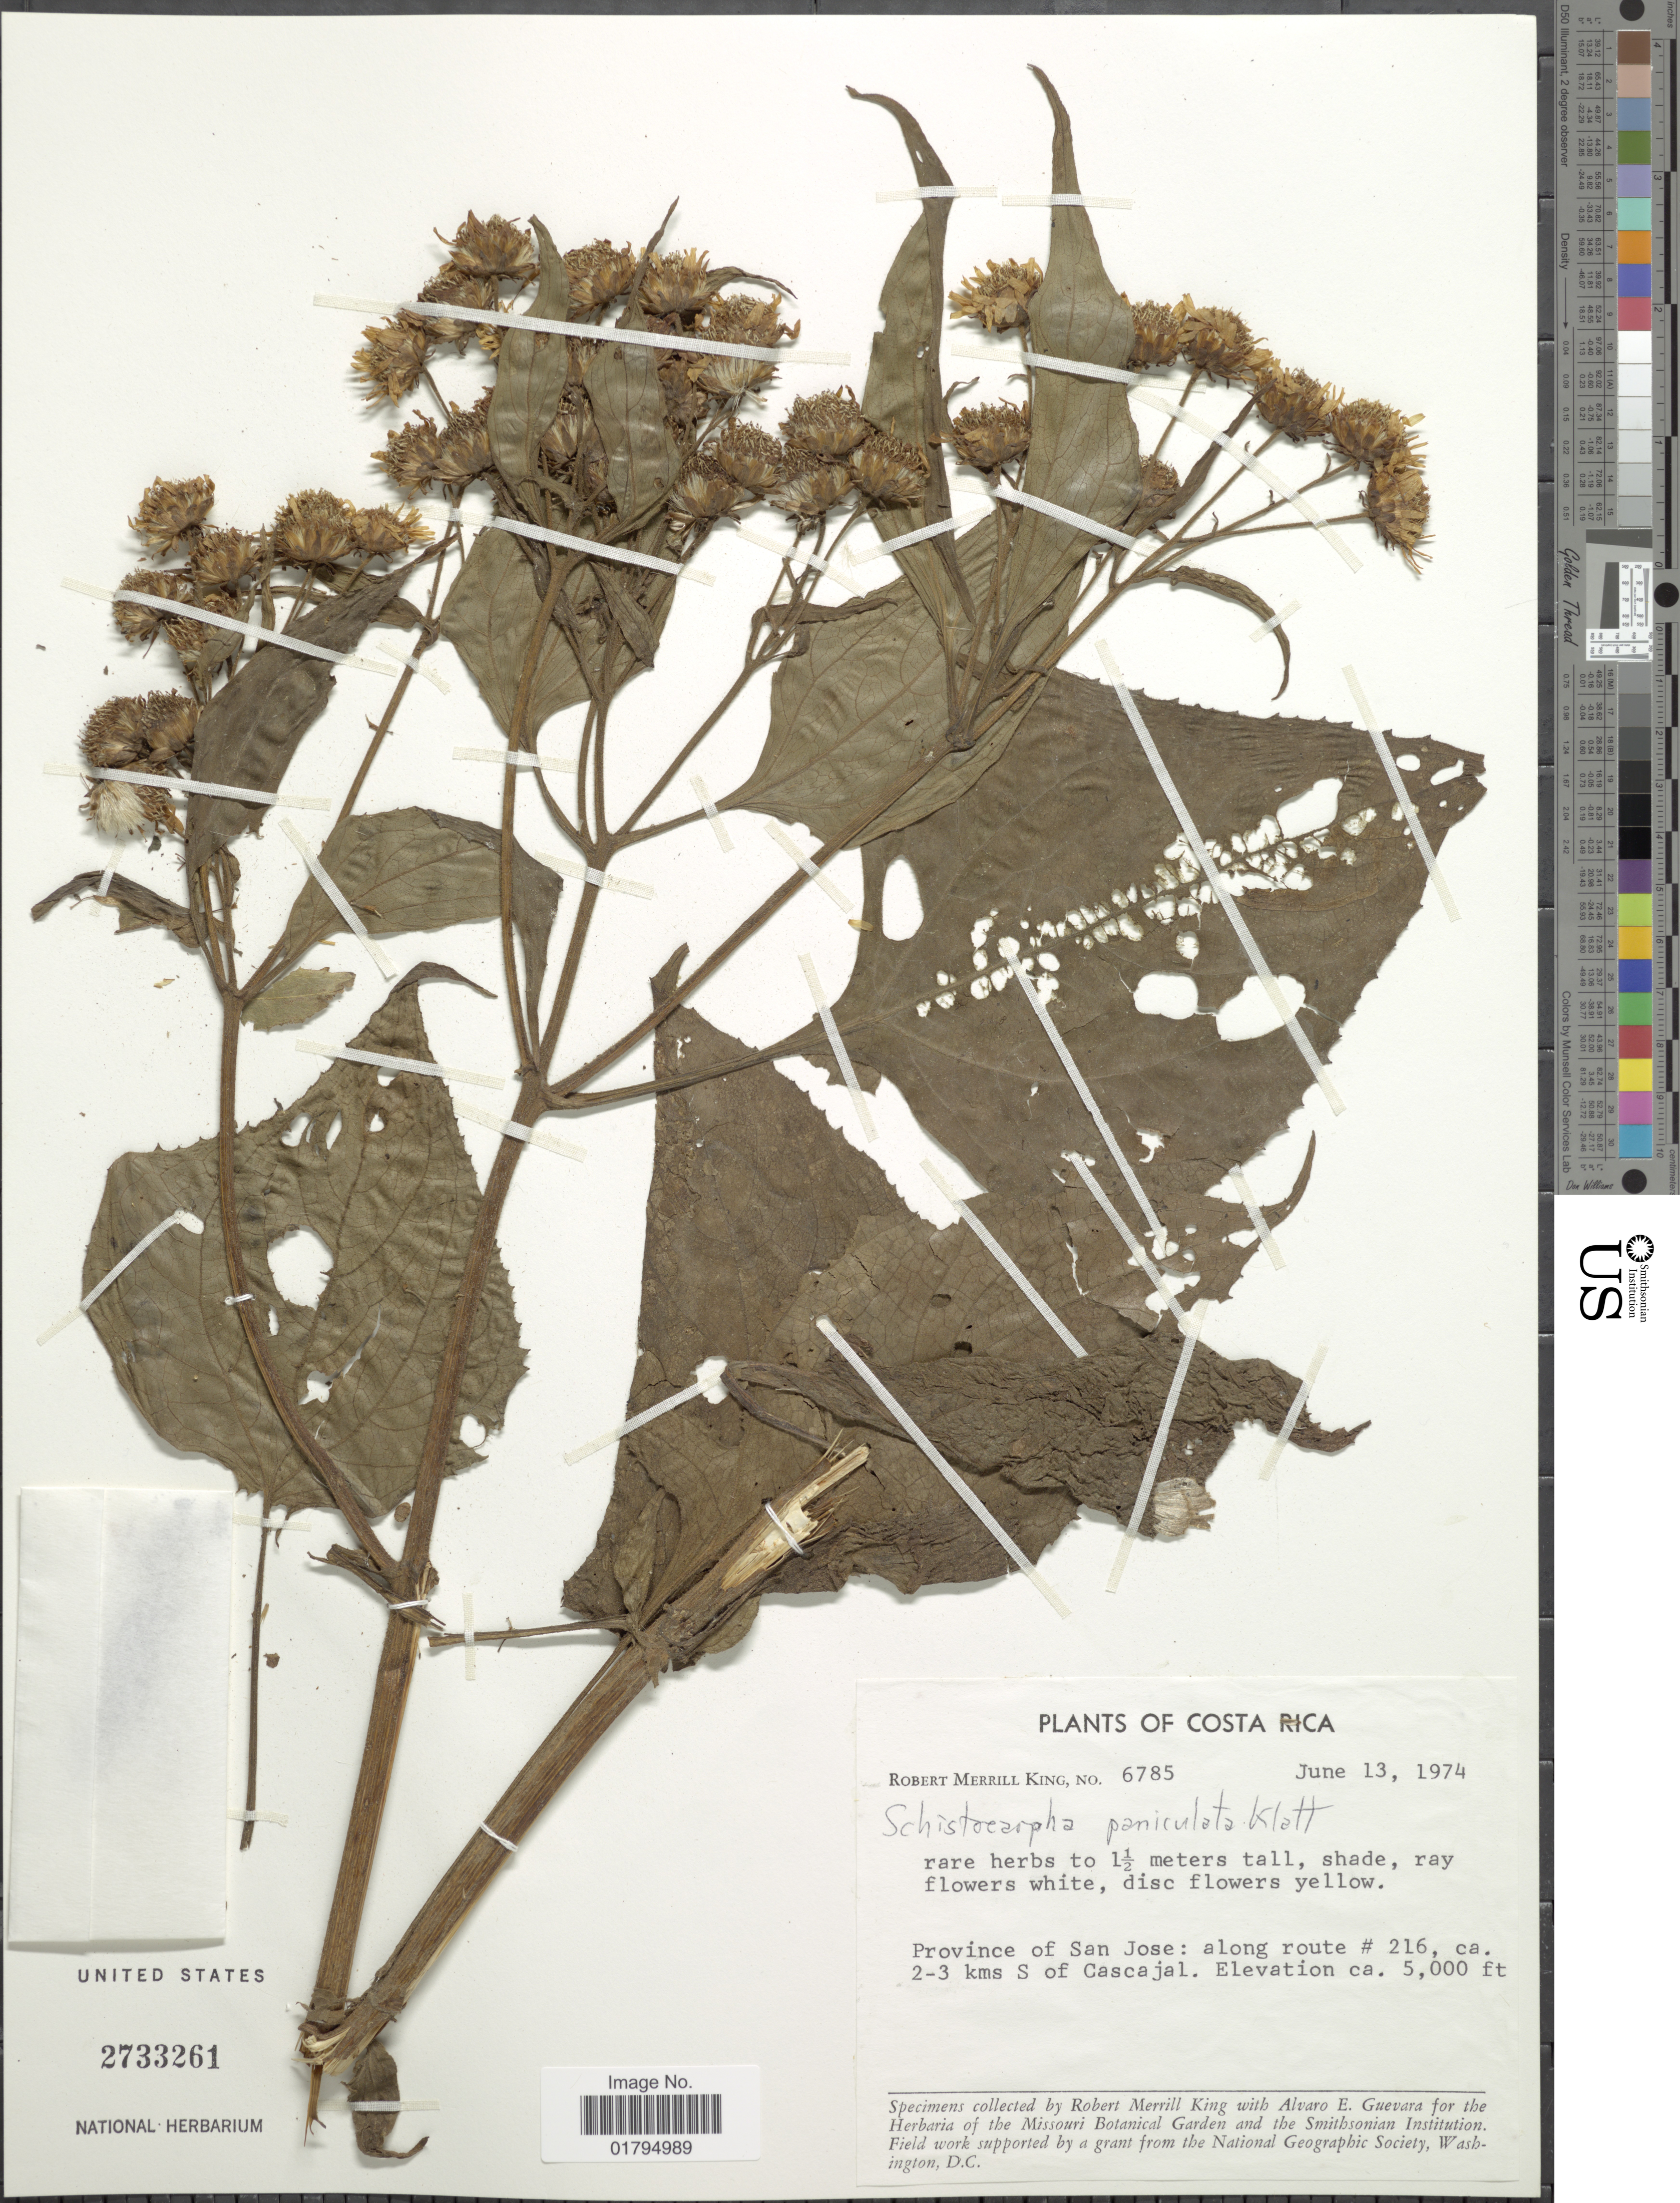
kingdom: Plantae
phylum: Tracheophyta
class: Magnoliopsida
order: Asterales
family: Asteraceae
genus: Schistocarpha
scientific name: Schistocarpha paniculata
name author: Klatt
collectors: R. M. King & A. E. Guevara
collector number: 6785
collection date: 1974-06-13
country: Costa Rica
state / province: San José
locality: Along route # 216, ca. 2-3 kms S of Cascajal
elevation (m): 1524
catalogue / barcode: US 2733261